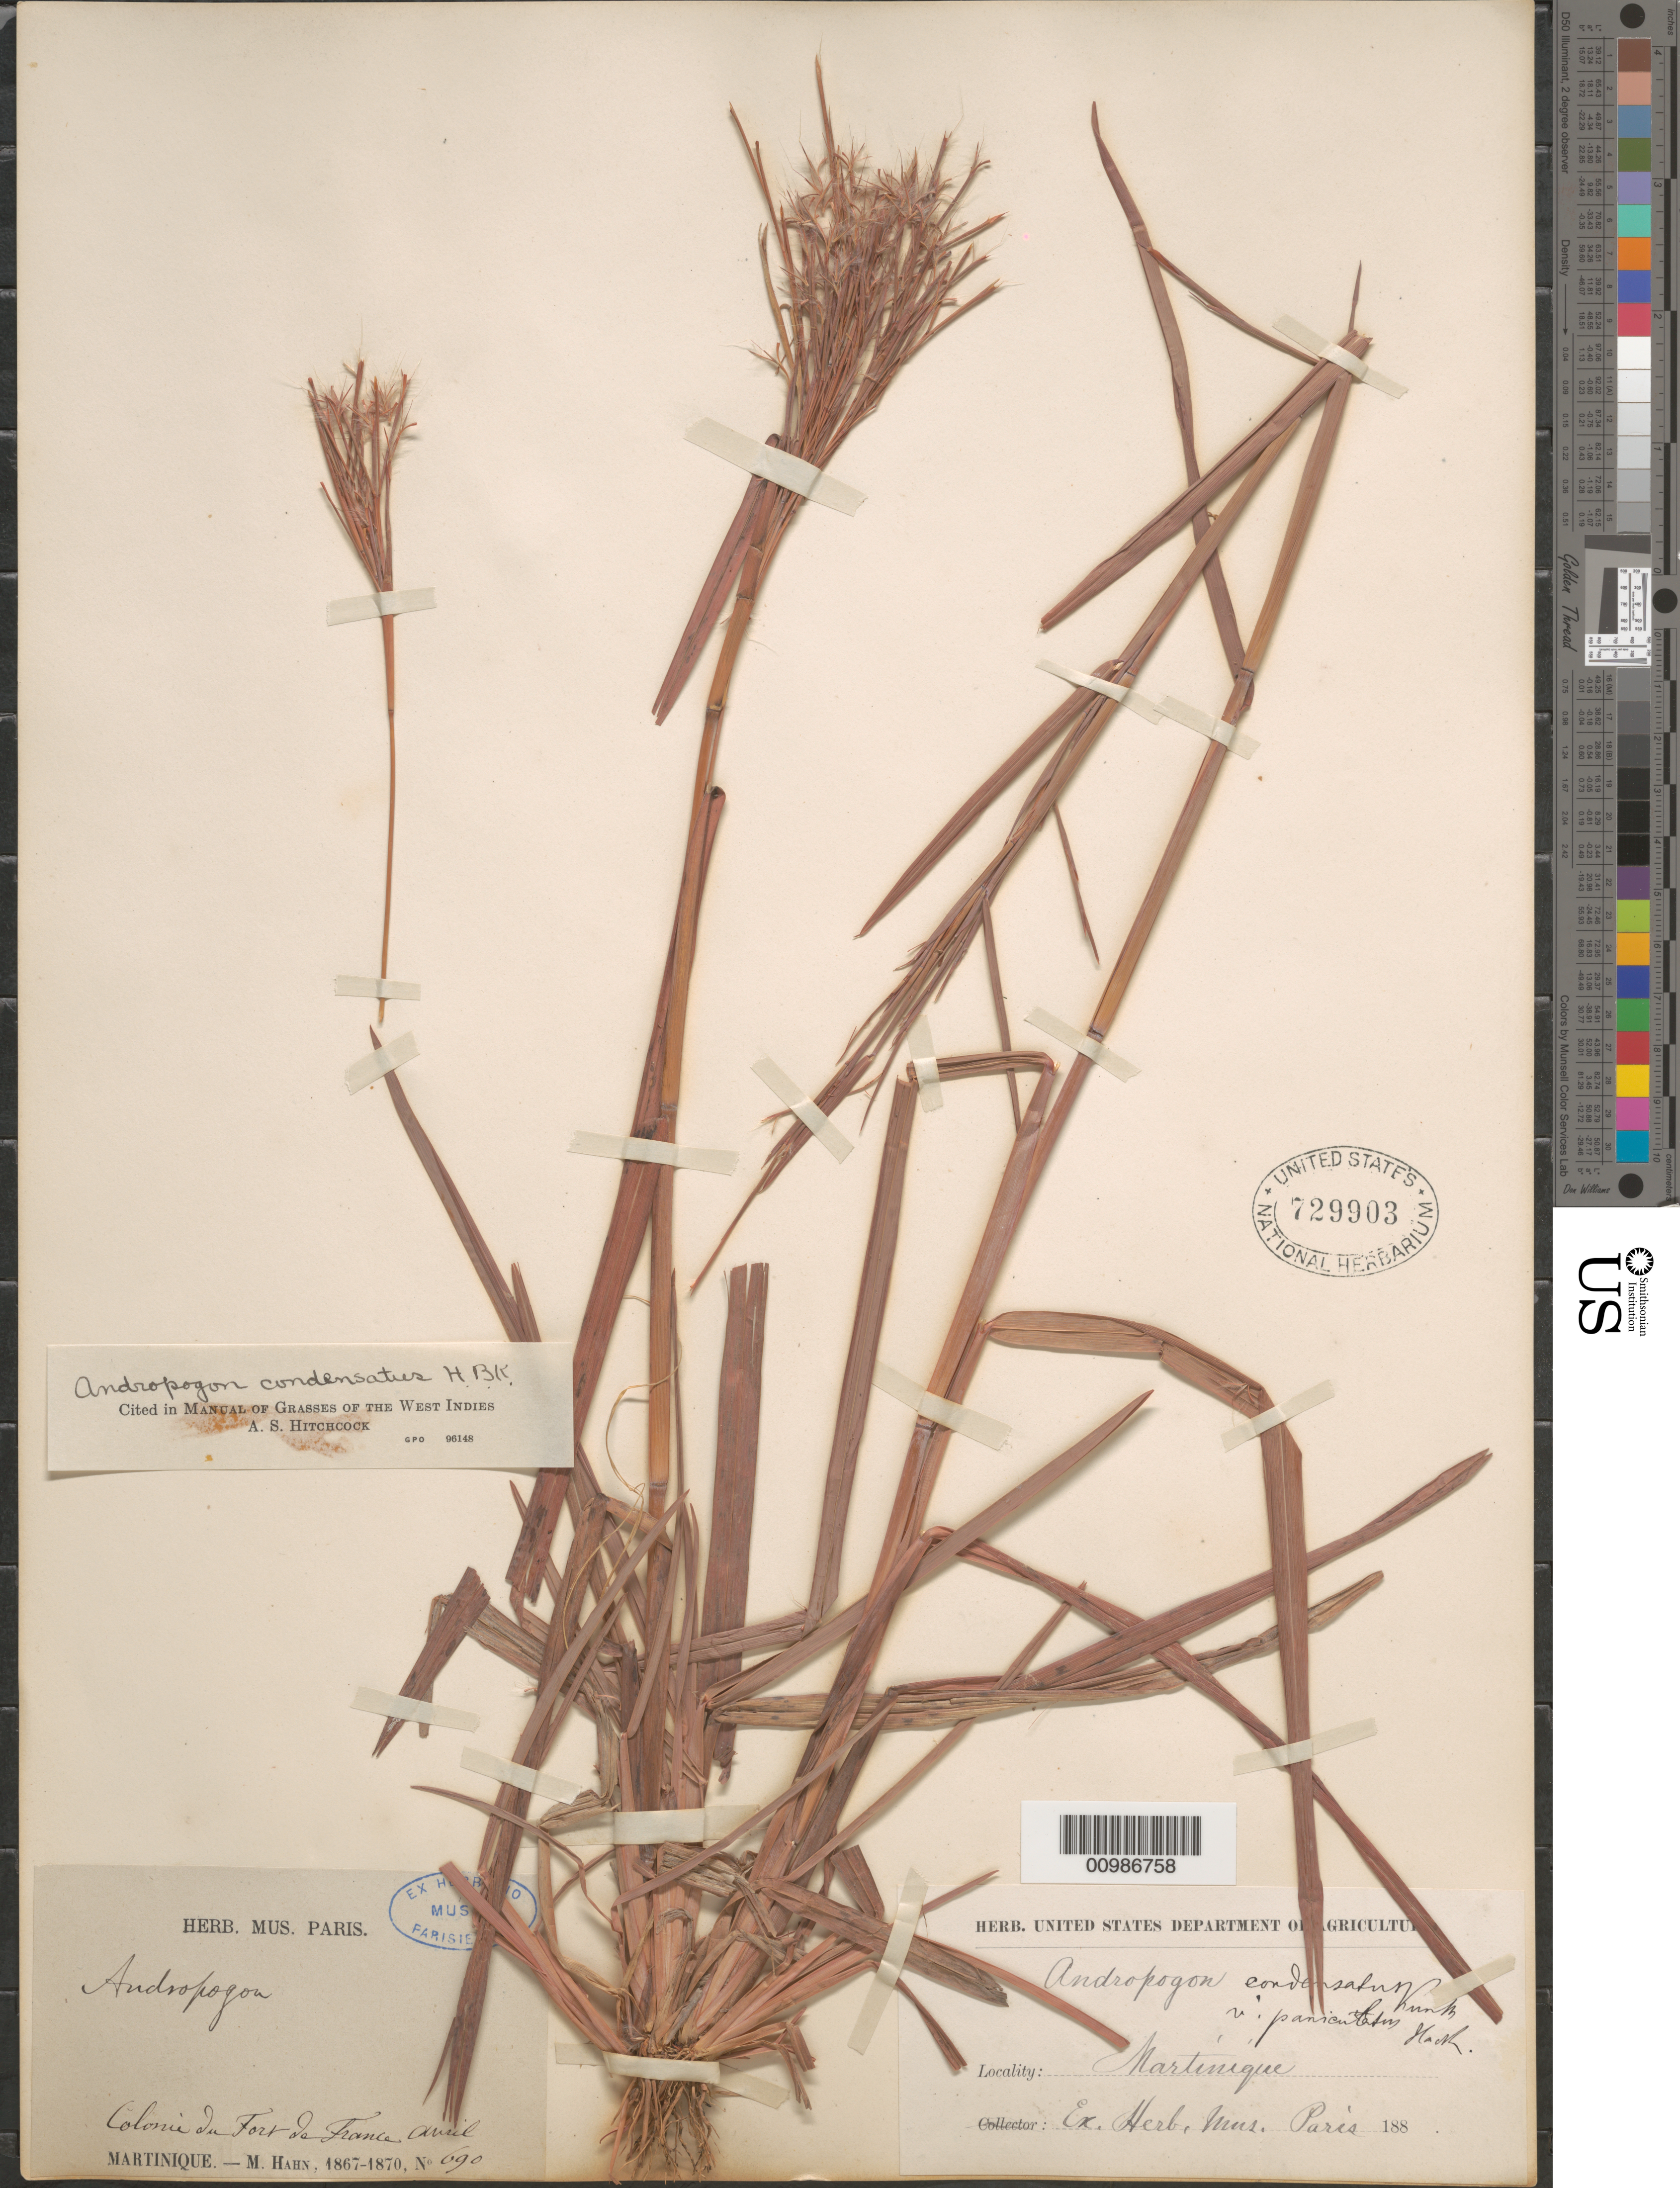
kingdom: Plantae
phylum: Tracheophyta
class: Liliopsida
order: Poales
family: Poaceae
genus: Andropogon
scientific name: Andropogon condensatus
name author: Kunth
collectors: M. Hahn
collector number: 690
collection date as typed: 1867 to -- --- 1870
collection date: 1867/1870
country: Martinique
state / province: Fort-de-France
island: Martinique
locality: Fort-de-France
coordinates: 0 N, 0 E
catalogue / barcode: US 729903